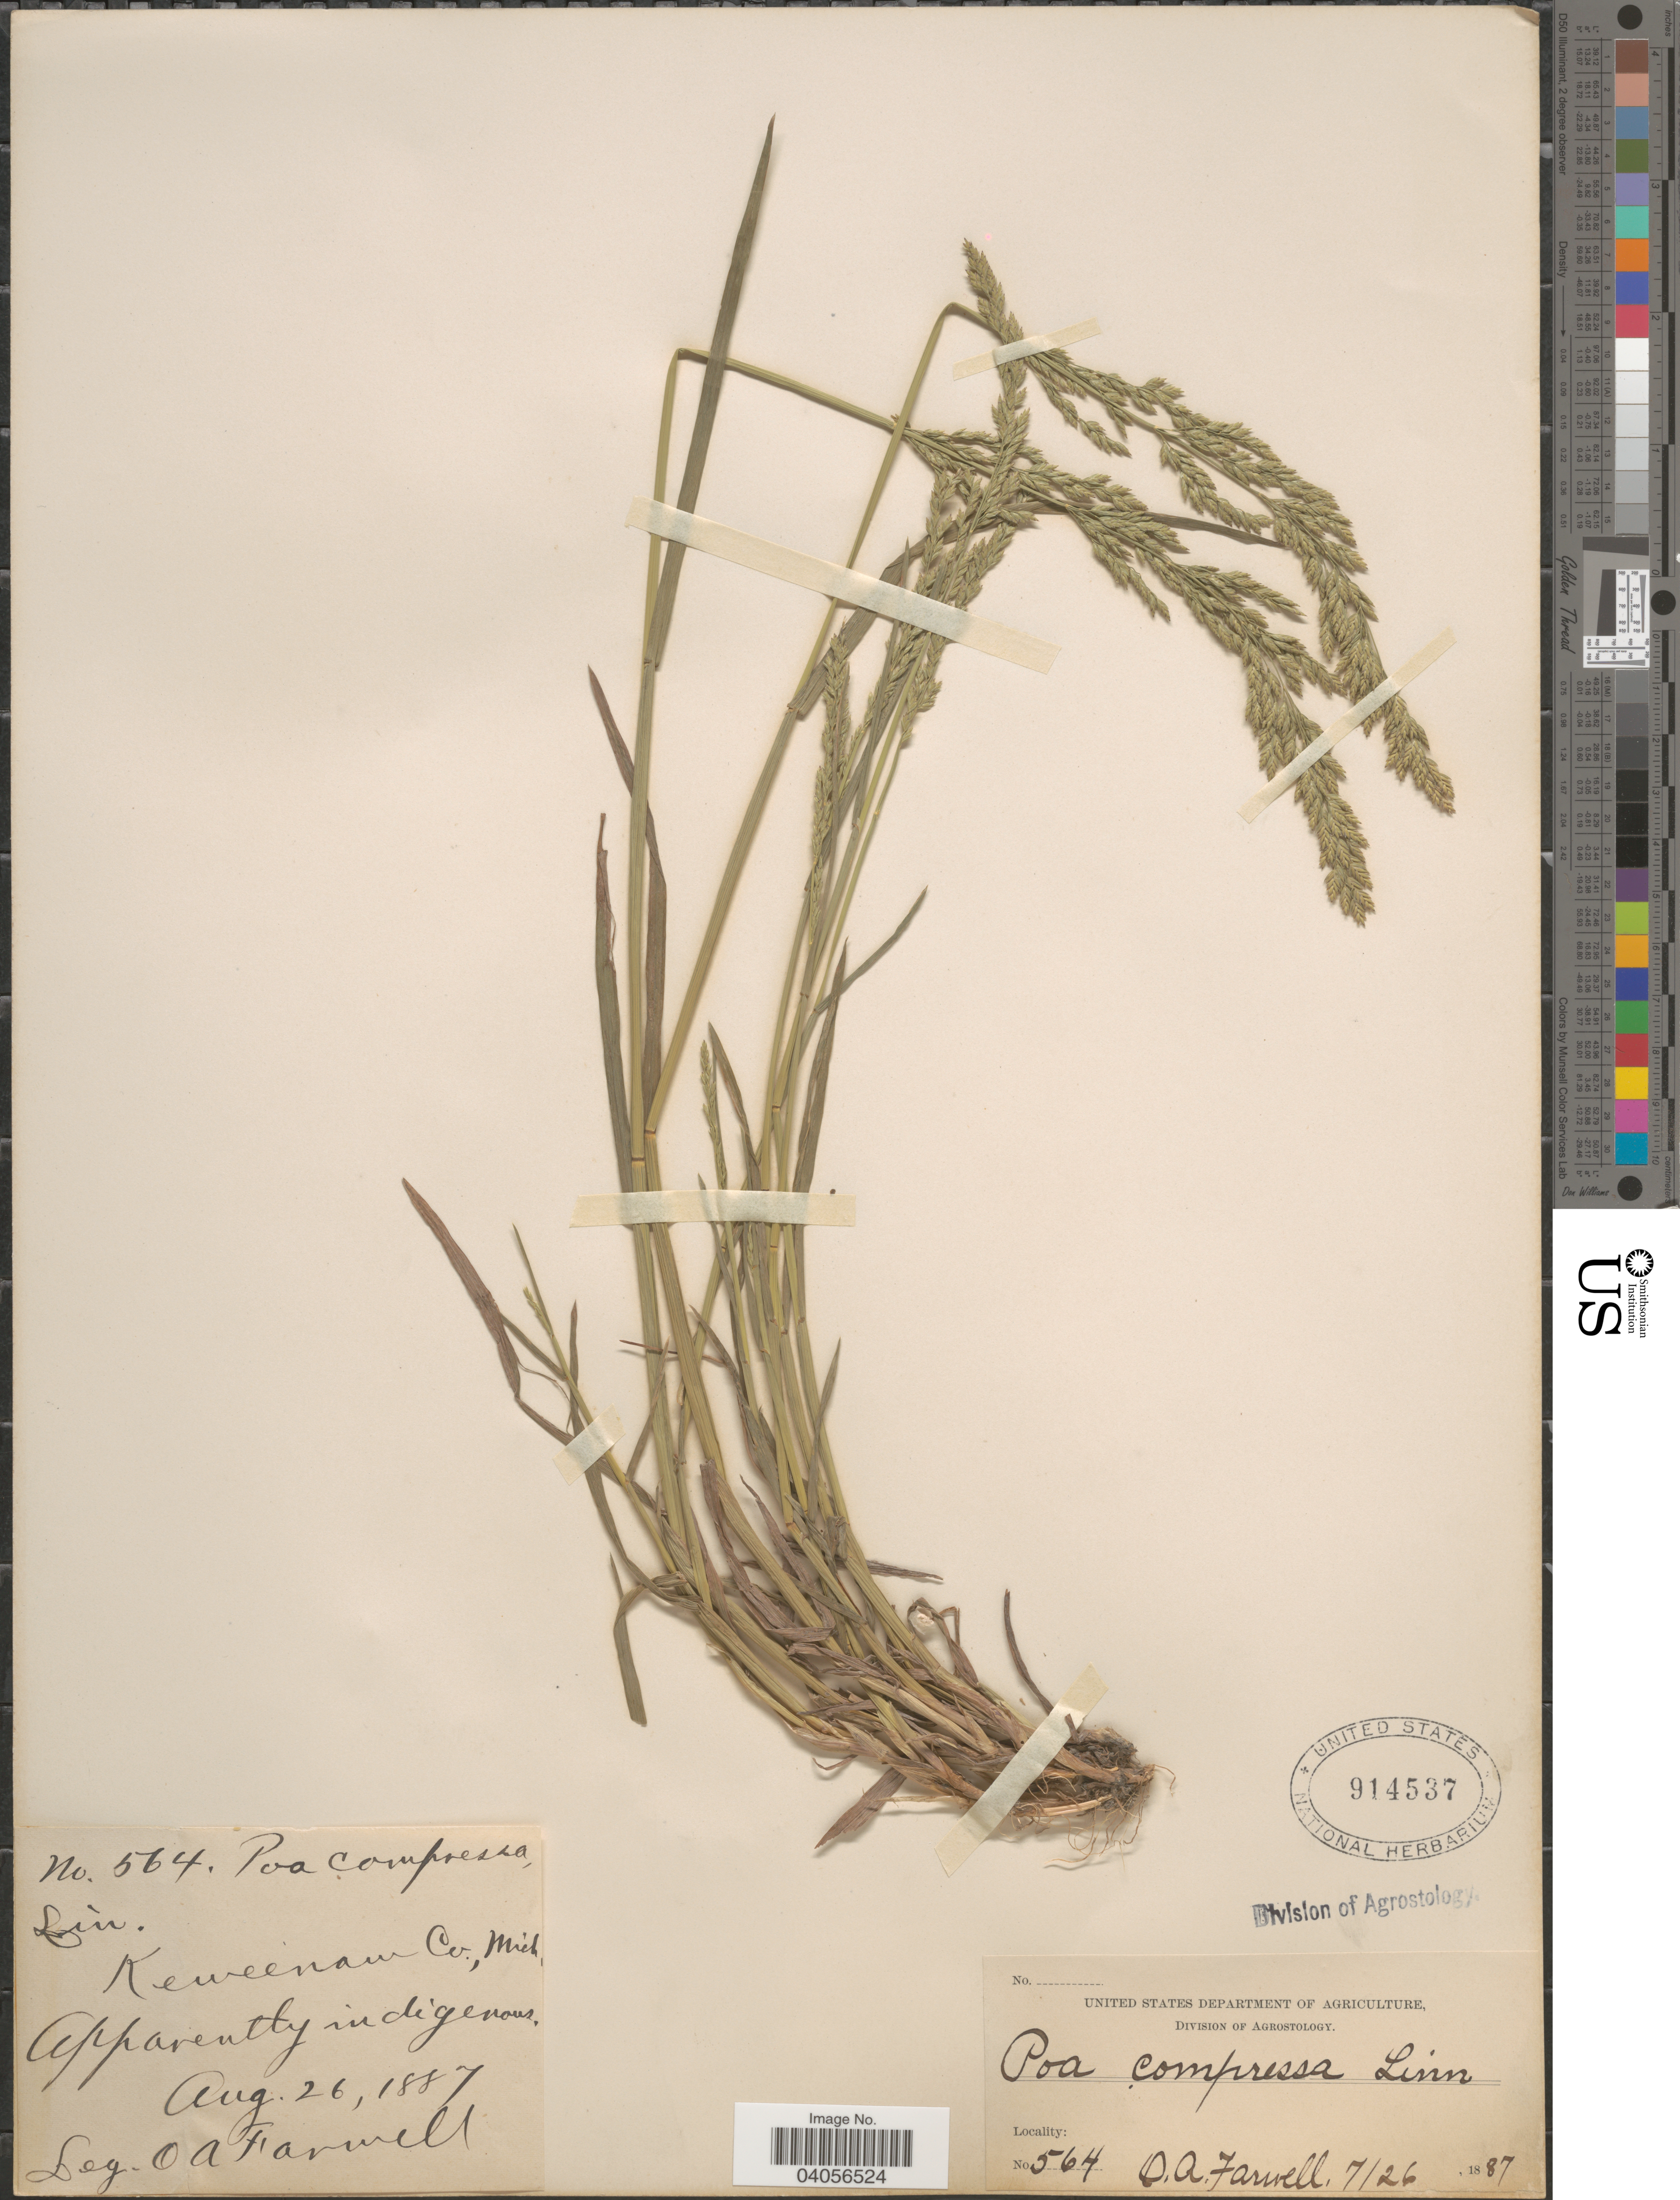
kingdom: Plantae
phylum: Tracheophyta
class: Liliopsida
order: Poales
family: Poaceae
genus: Poa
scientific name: Poa compressa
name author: L.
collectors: O. Farwell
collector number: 564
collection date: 1887-08-26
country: United States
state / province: Michigan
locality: Keweenaw Co.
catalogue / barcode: US 914537